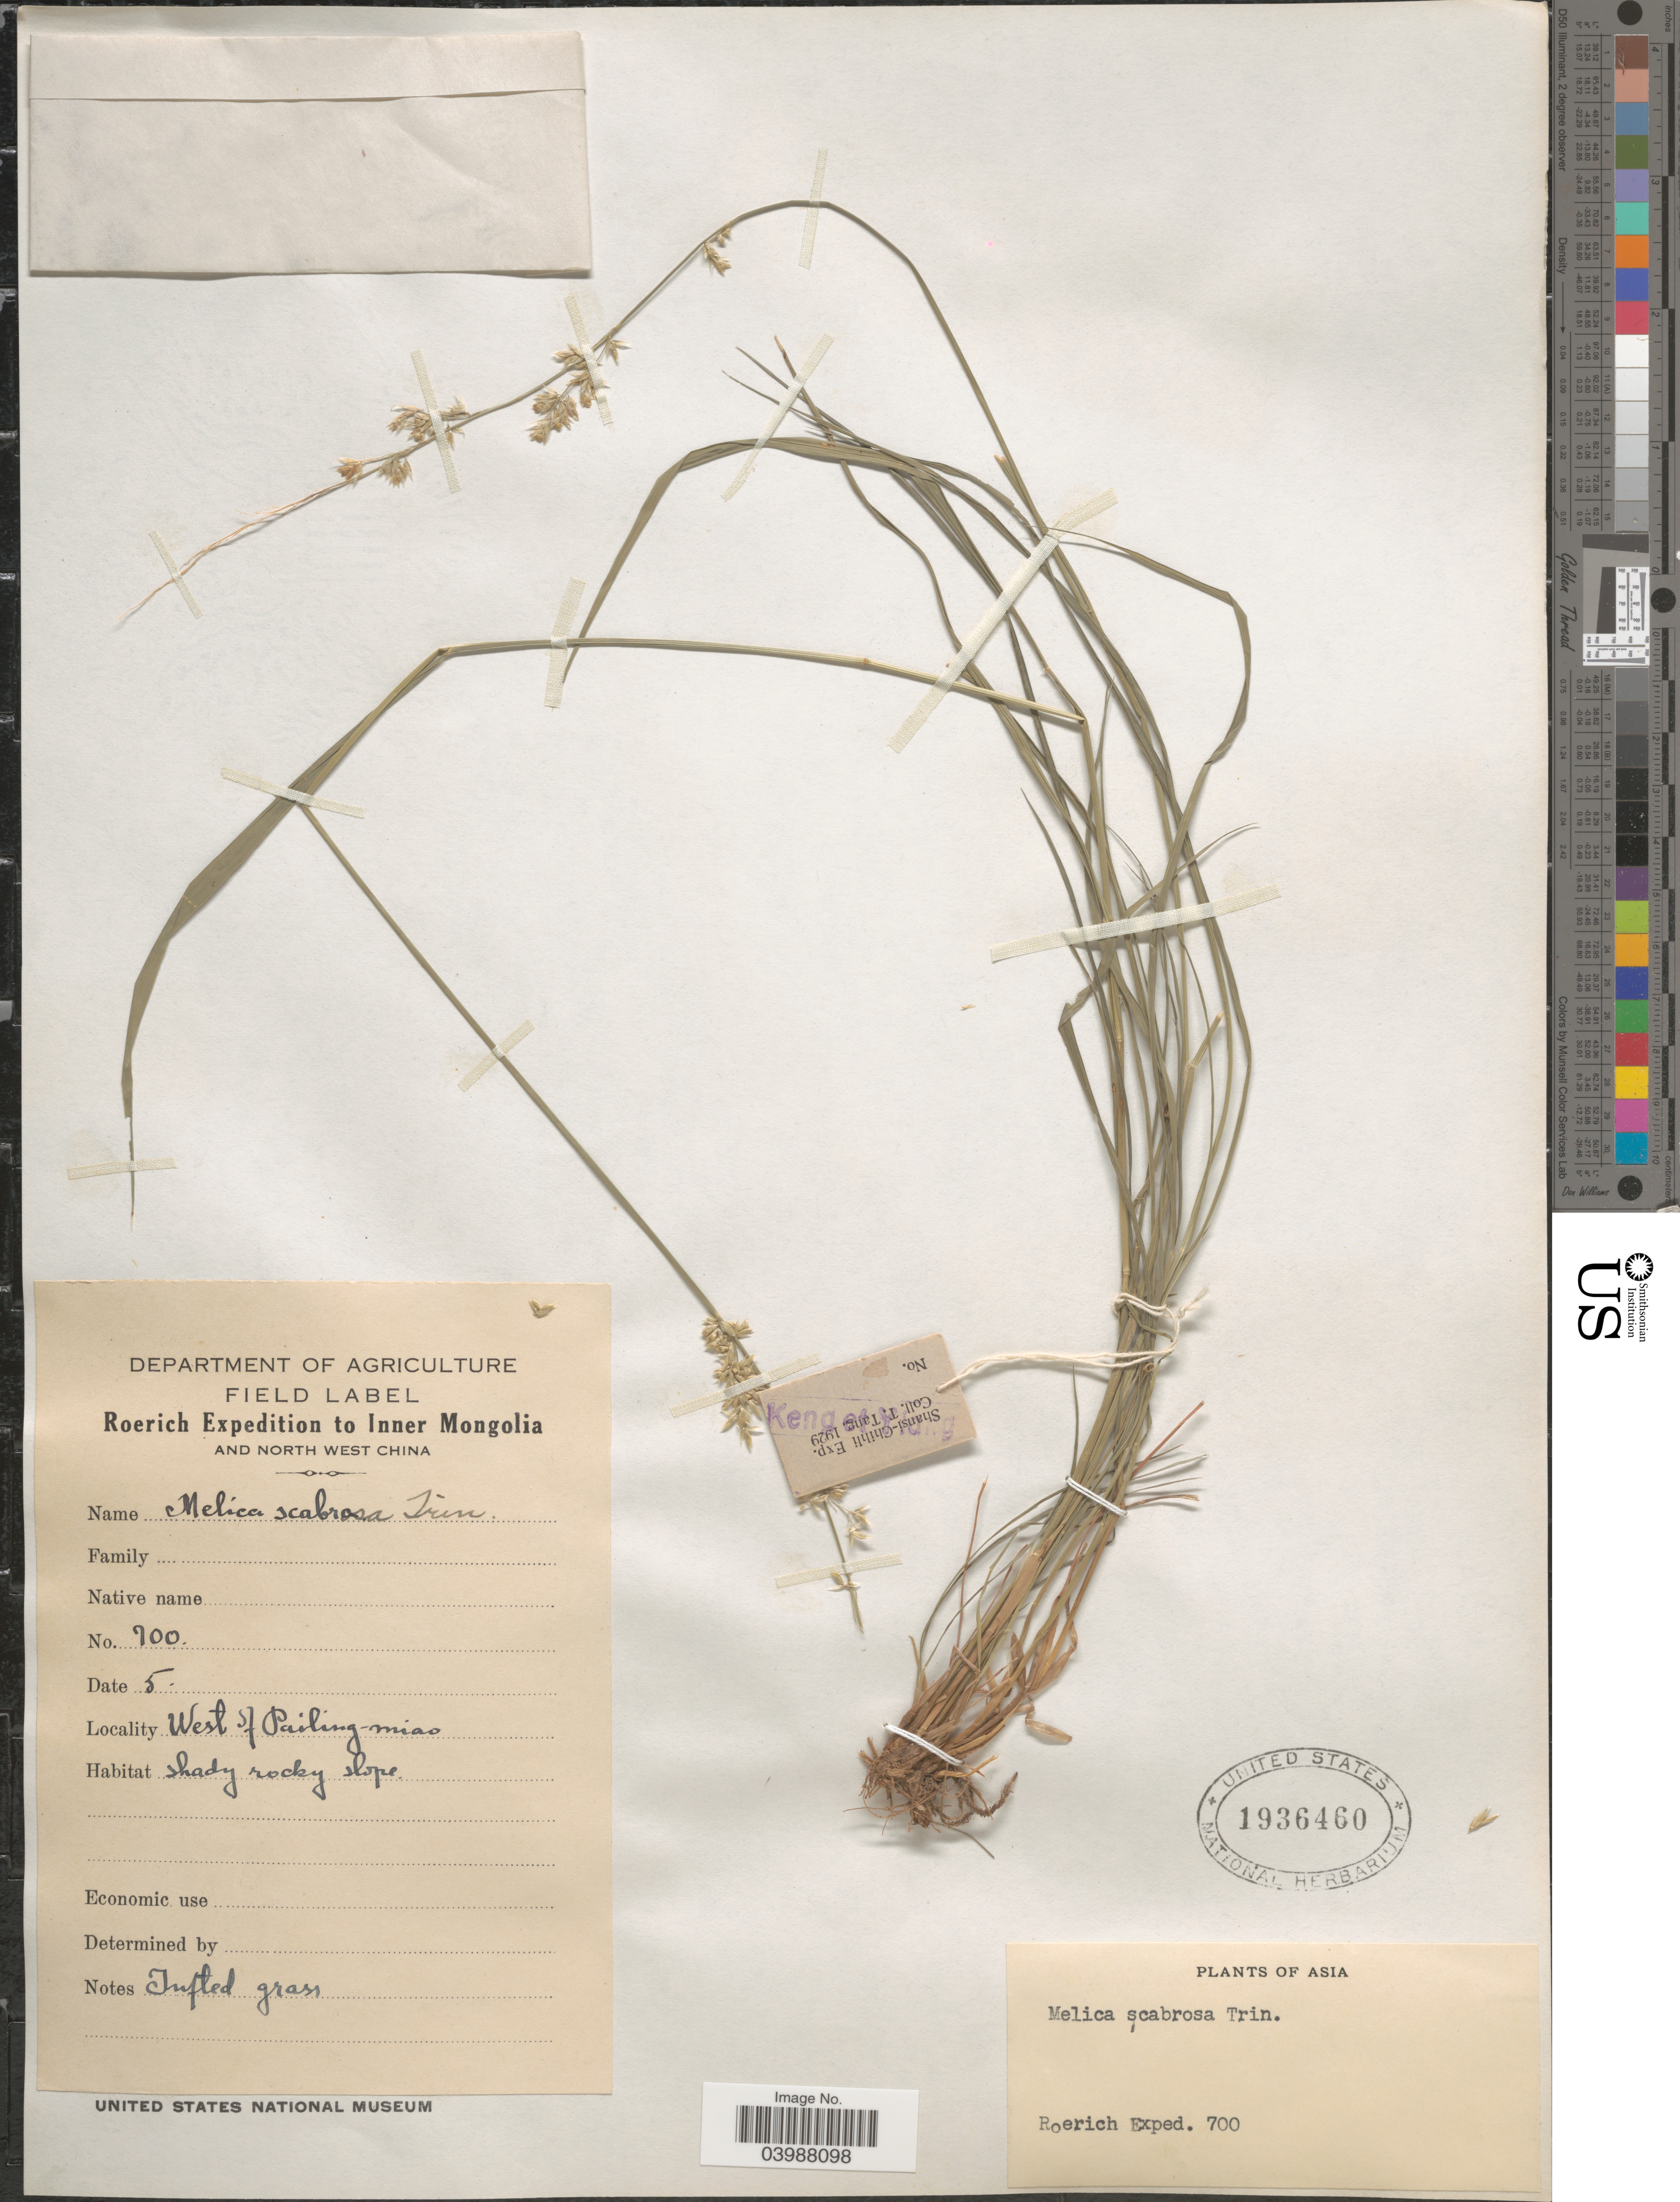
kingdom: Plantae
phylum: Tracheophyta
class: Liliopsida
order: Poales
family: Poaceae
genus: Melica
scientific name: Melica scabrosa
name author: Trin.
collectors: Roerich Expedition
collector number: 700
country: China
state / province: Nei Monggol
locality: Inner Mongolia and North West China. West of Pailing miao.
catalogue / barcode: US 1936460